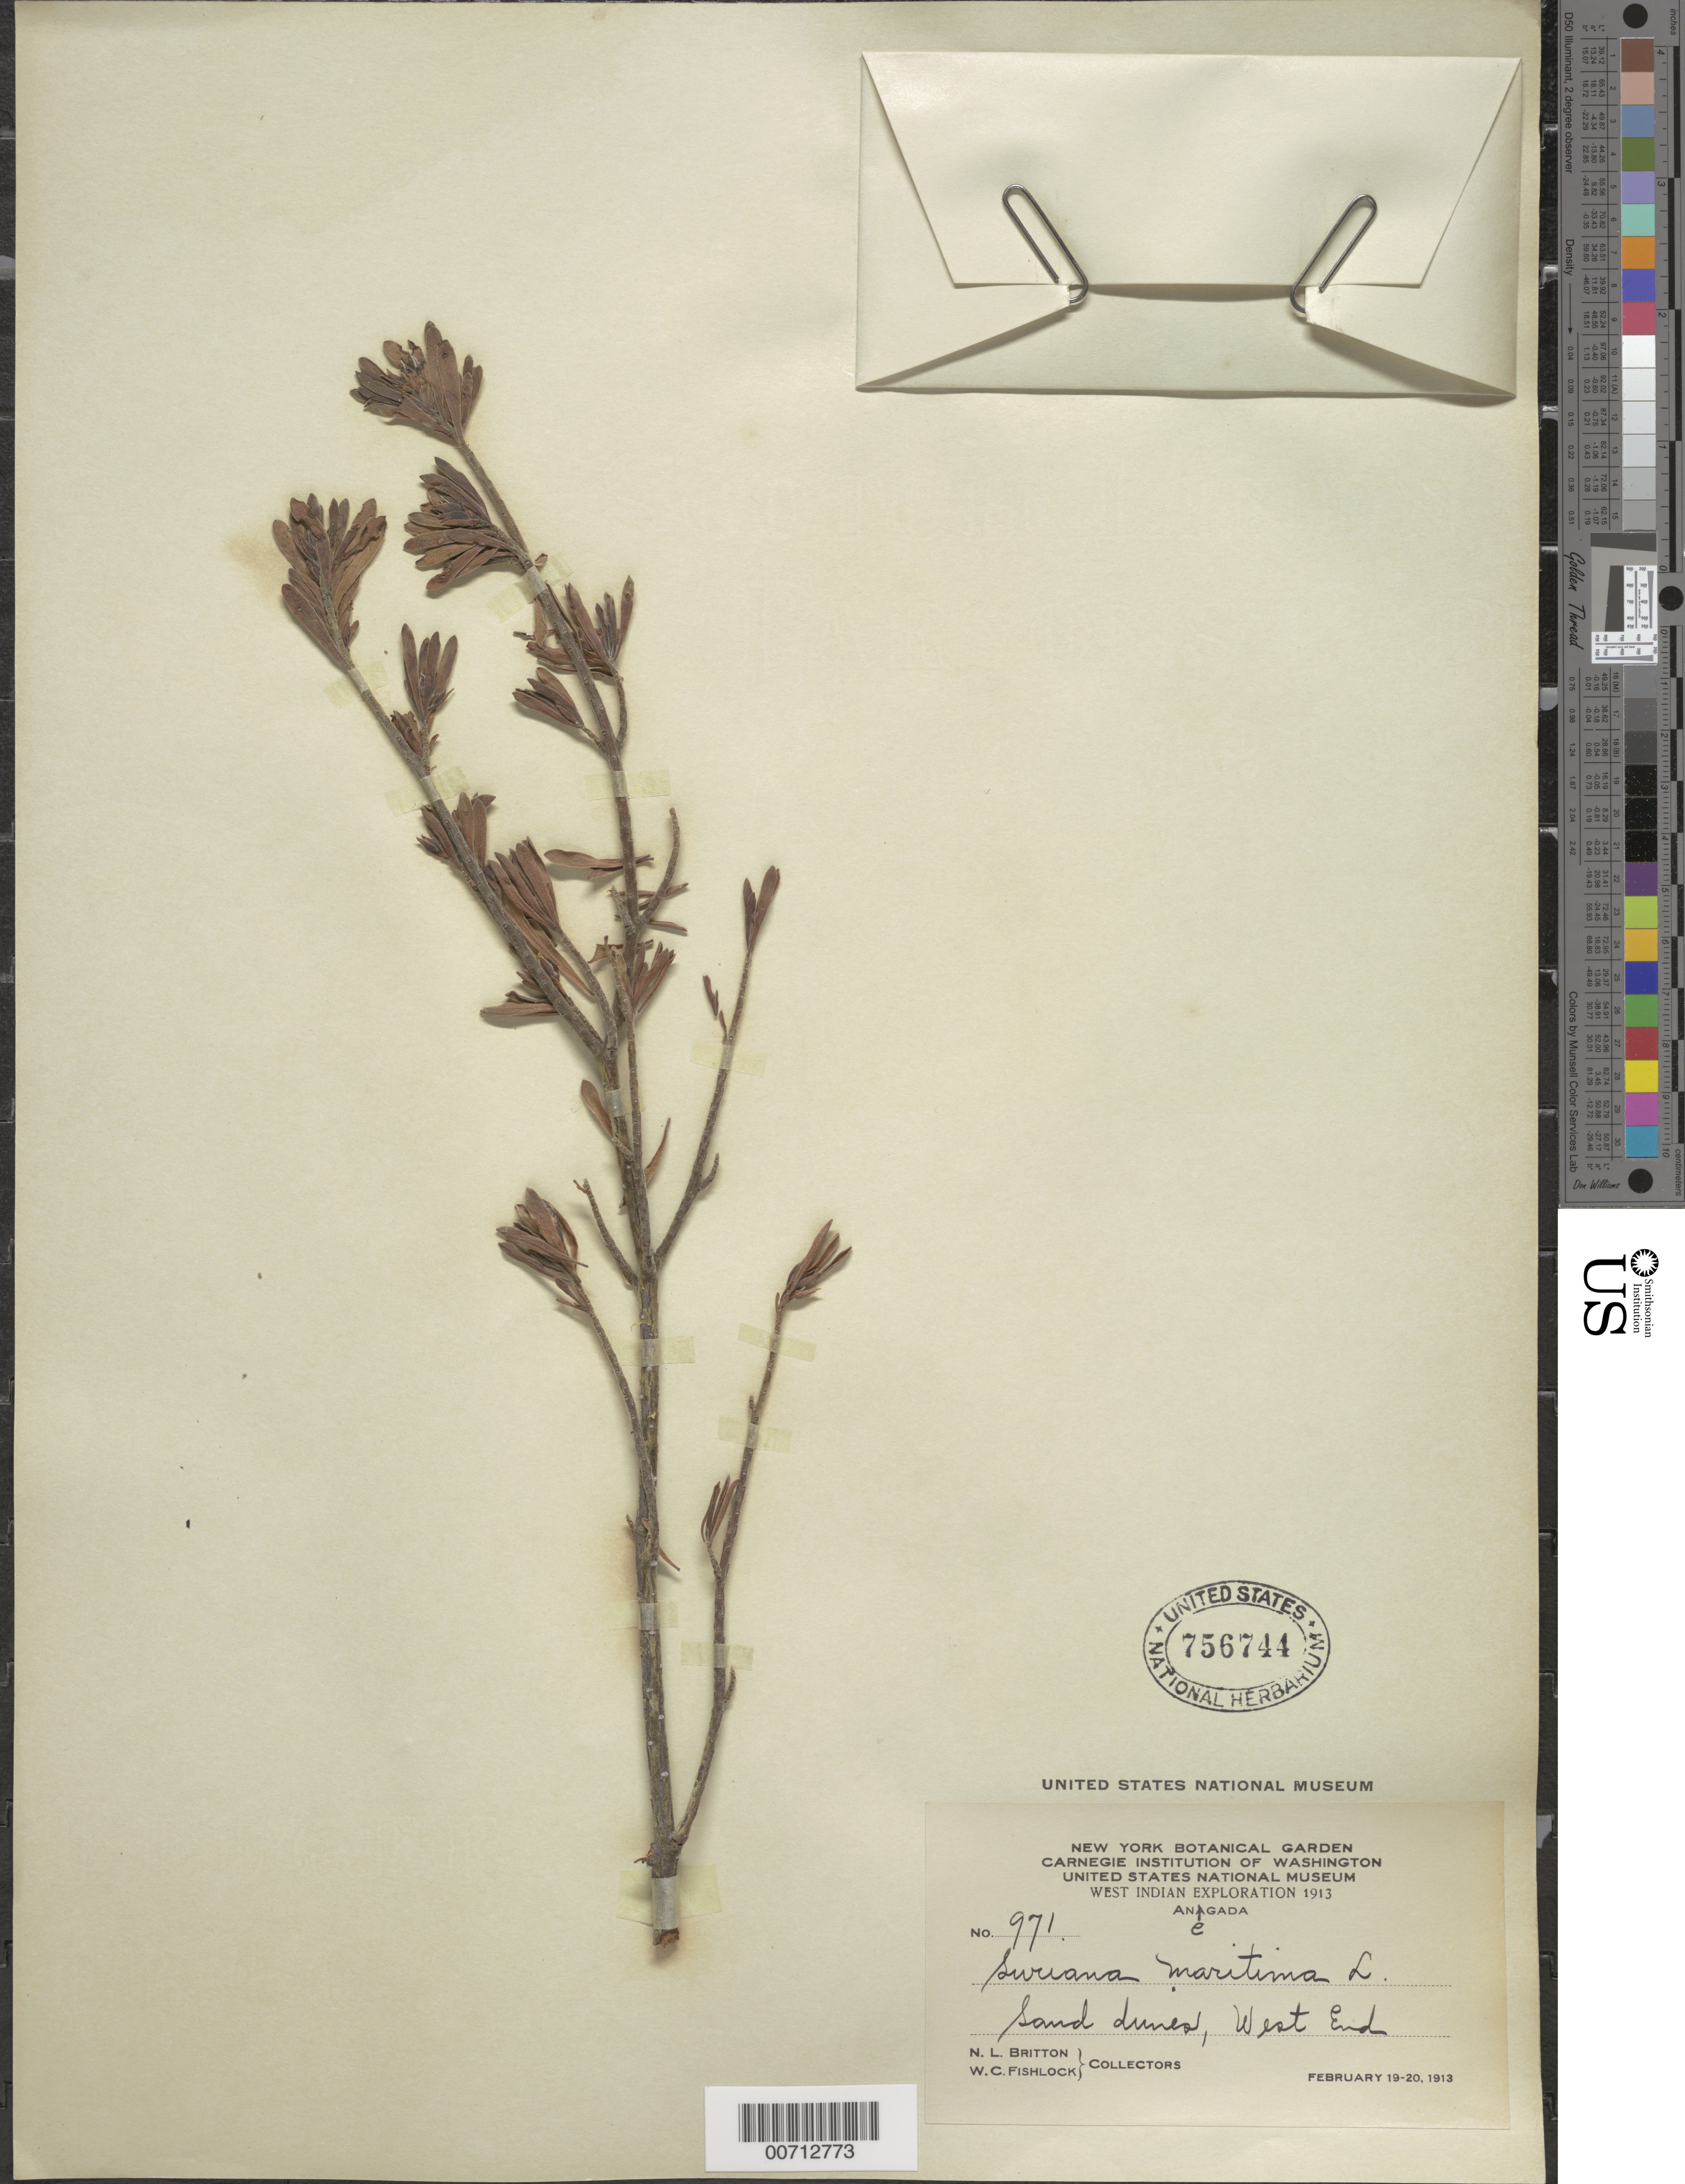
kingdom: Plantae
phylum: Tracheophyta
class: Magnoliopsida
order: Fabales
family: Surianaceae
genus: Suriana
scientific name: Suriana maritima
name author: L.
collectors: N. Britton & W. Fishlock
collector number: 971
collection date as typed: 19 Feb 1913 and 20 Feb 1913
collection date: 1913-02-19,1913-02-20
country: British Virgin Islands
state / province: Anegada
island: Anegada Island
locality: West End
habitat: Sand dunes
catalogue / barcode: US 756744